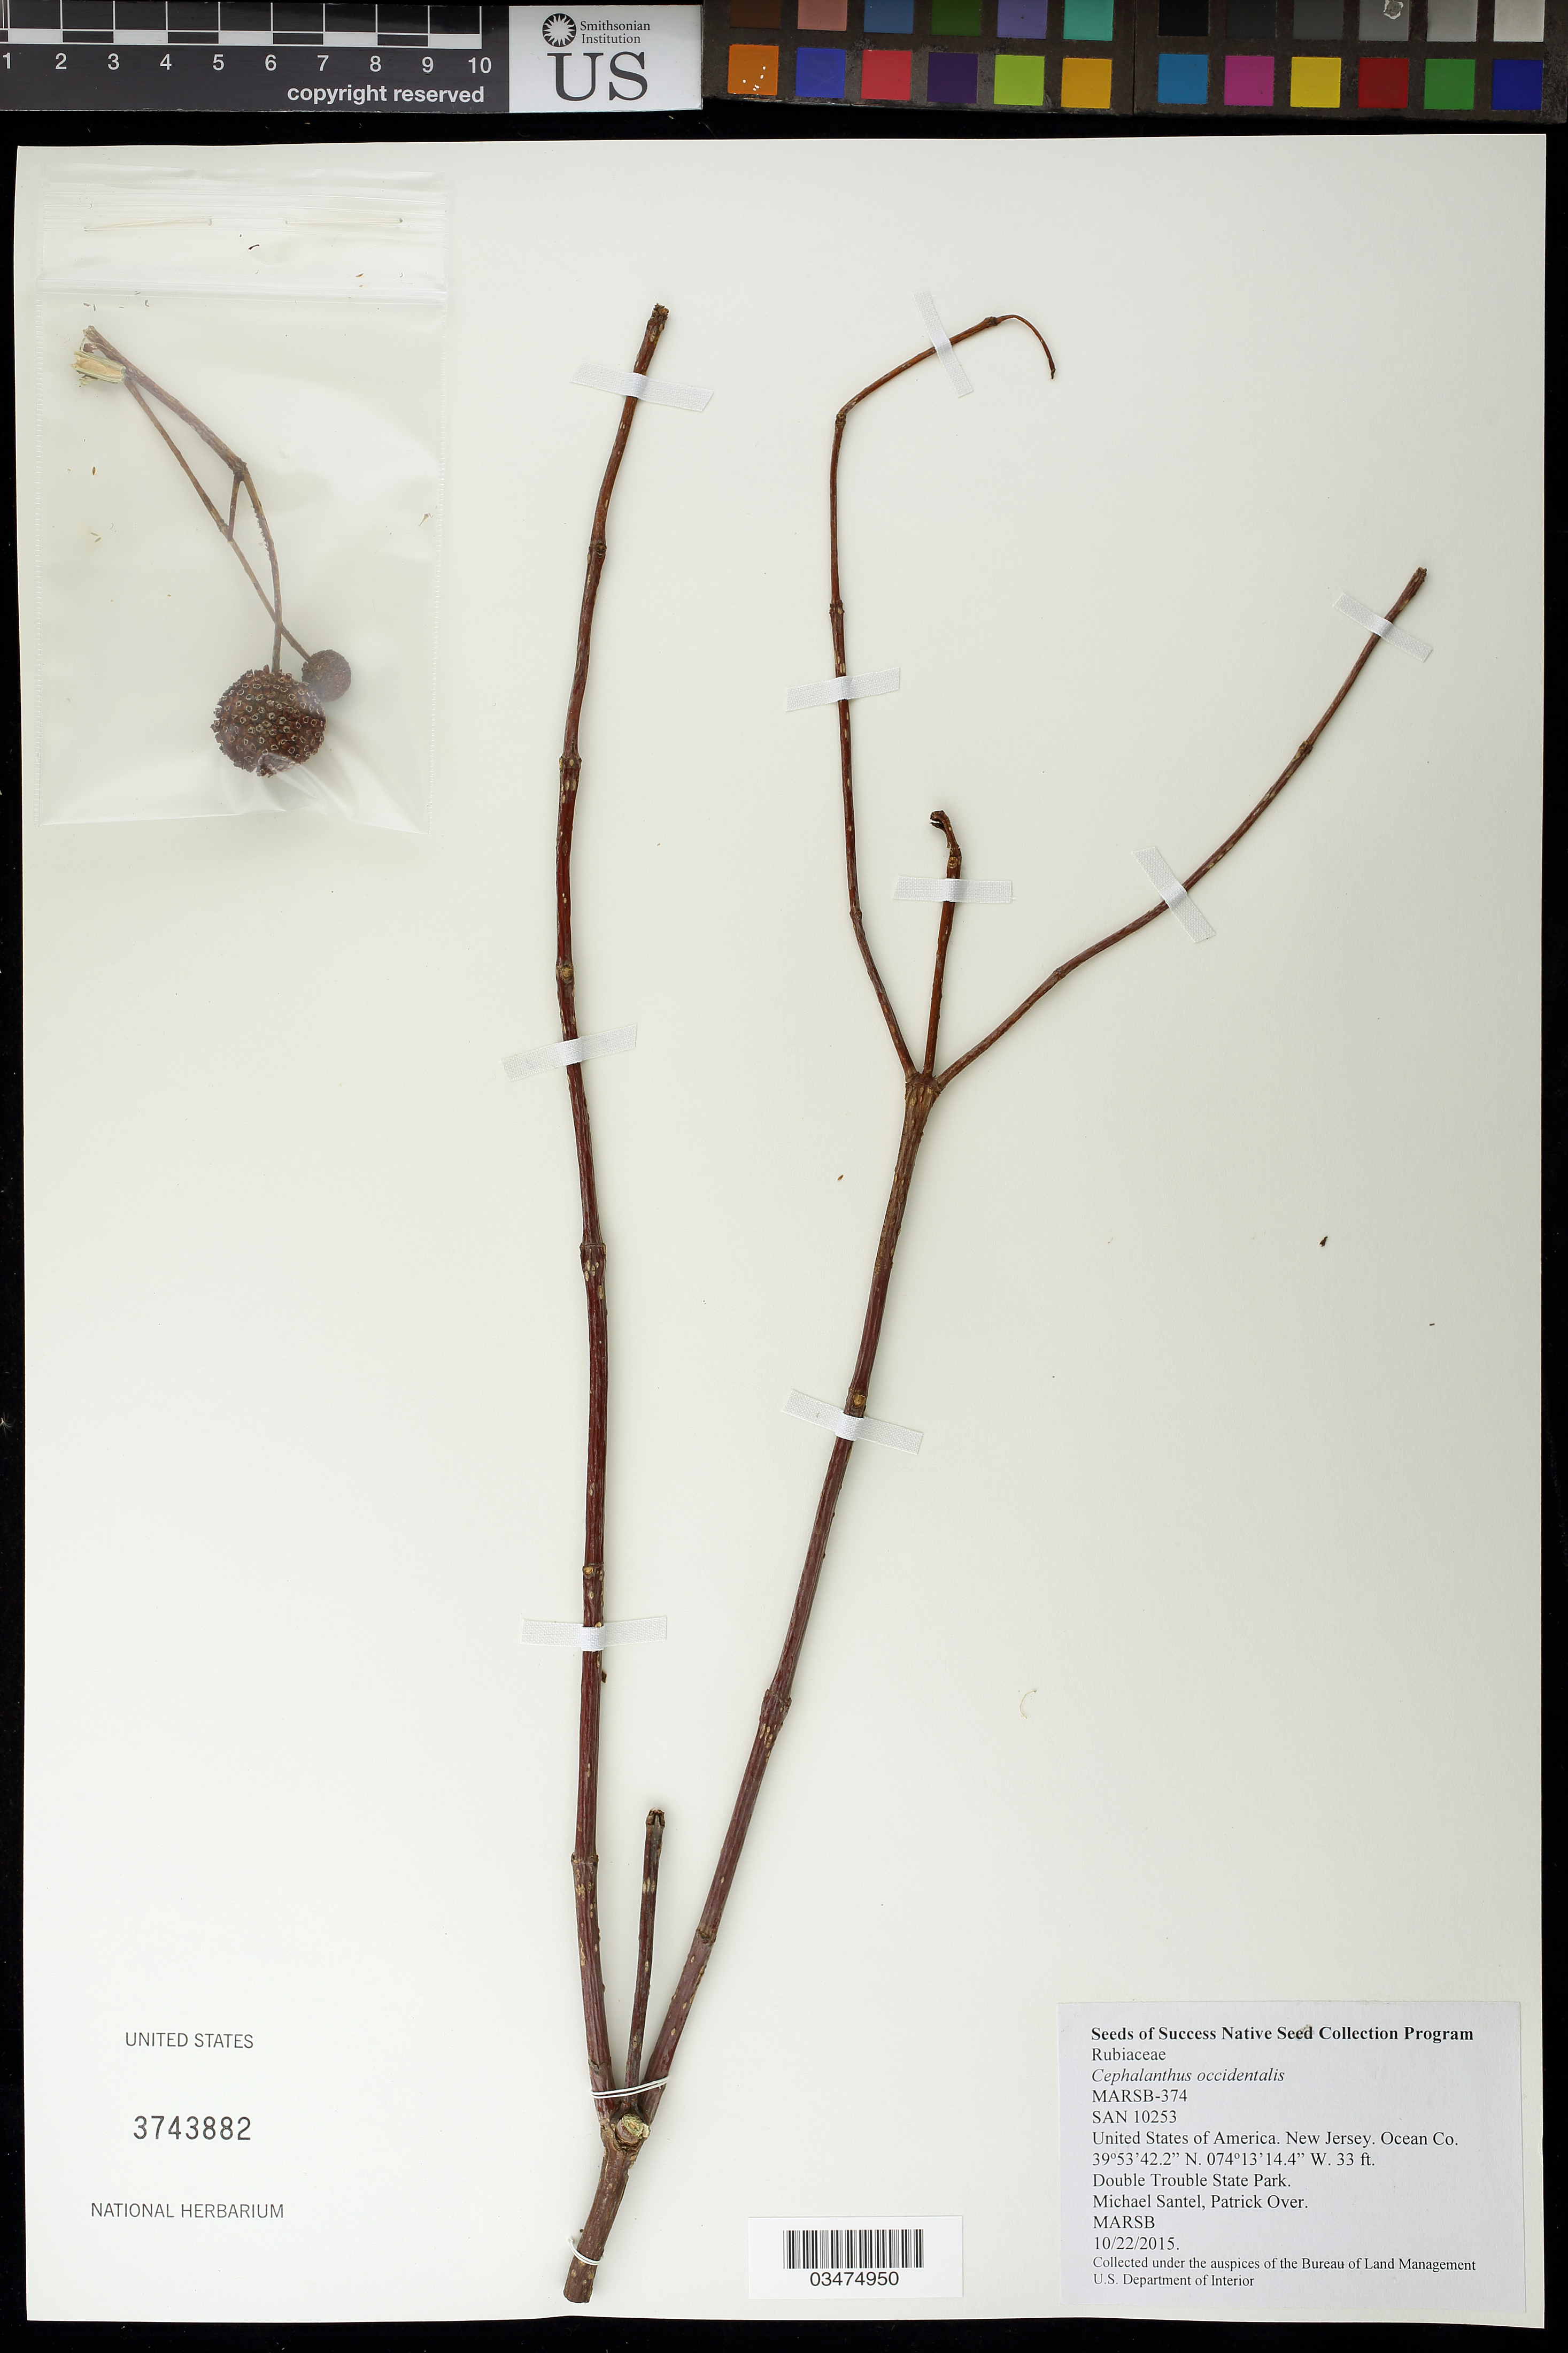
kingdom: Plantae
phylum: Tracheophyta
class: Magnoliopsida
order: Gentianales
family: Rubiaceae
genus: Cephalanthus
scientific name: Cephalanthus occidentalis f. lanceolatus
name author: Fernald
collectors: M. Santel & P. Over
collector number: MARSB-374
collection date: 2015-10-22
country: United States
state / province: New Jersey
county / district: Ocean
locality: Double Trouble State Park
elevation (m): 10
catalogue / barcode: US 3743882